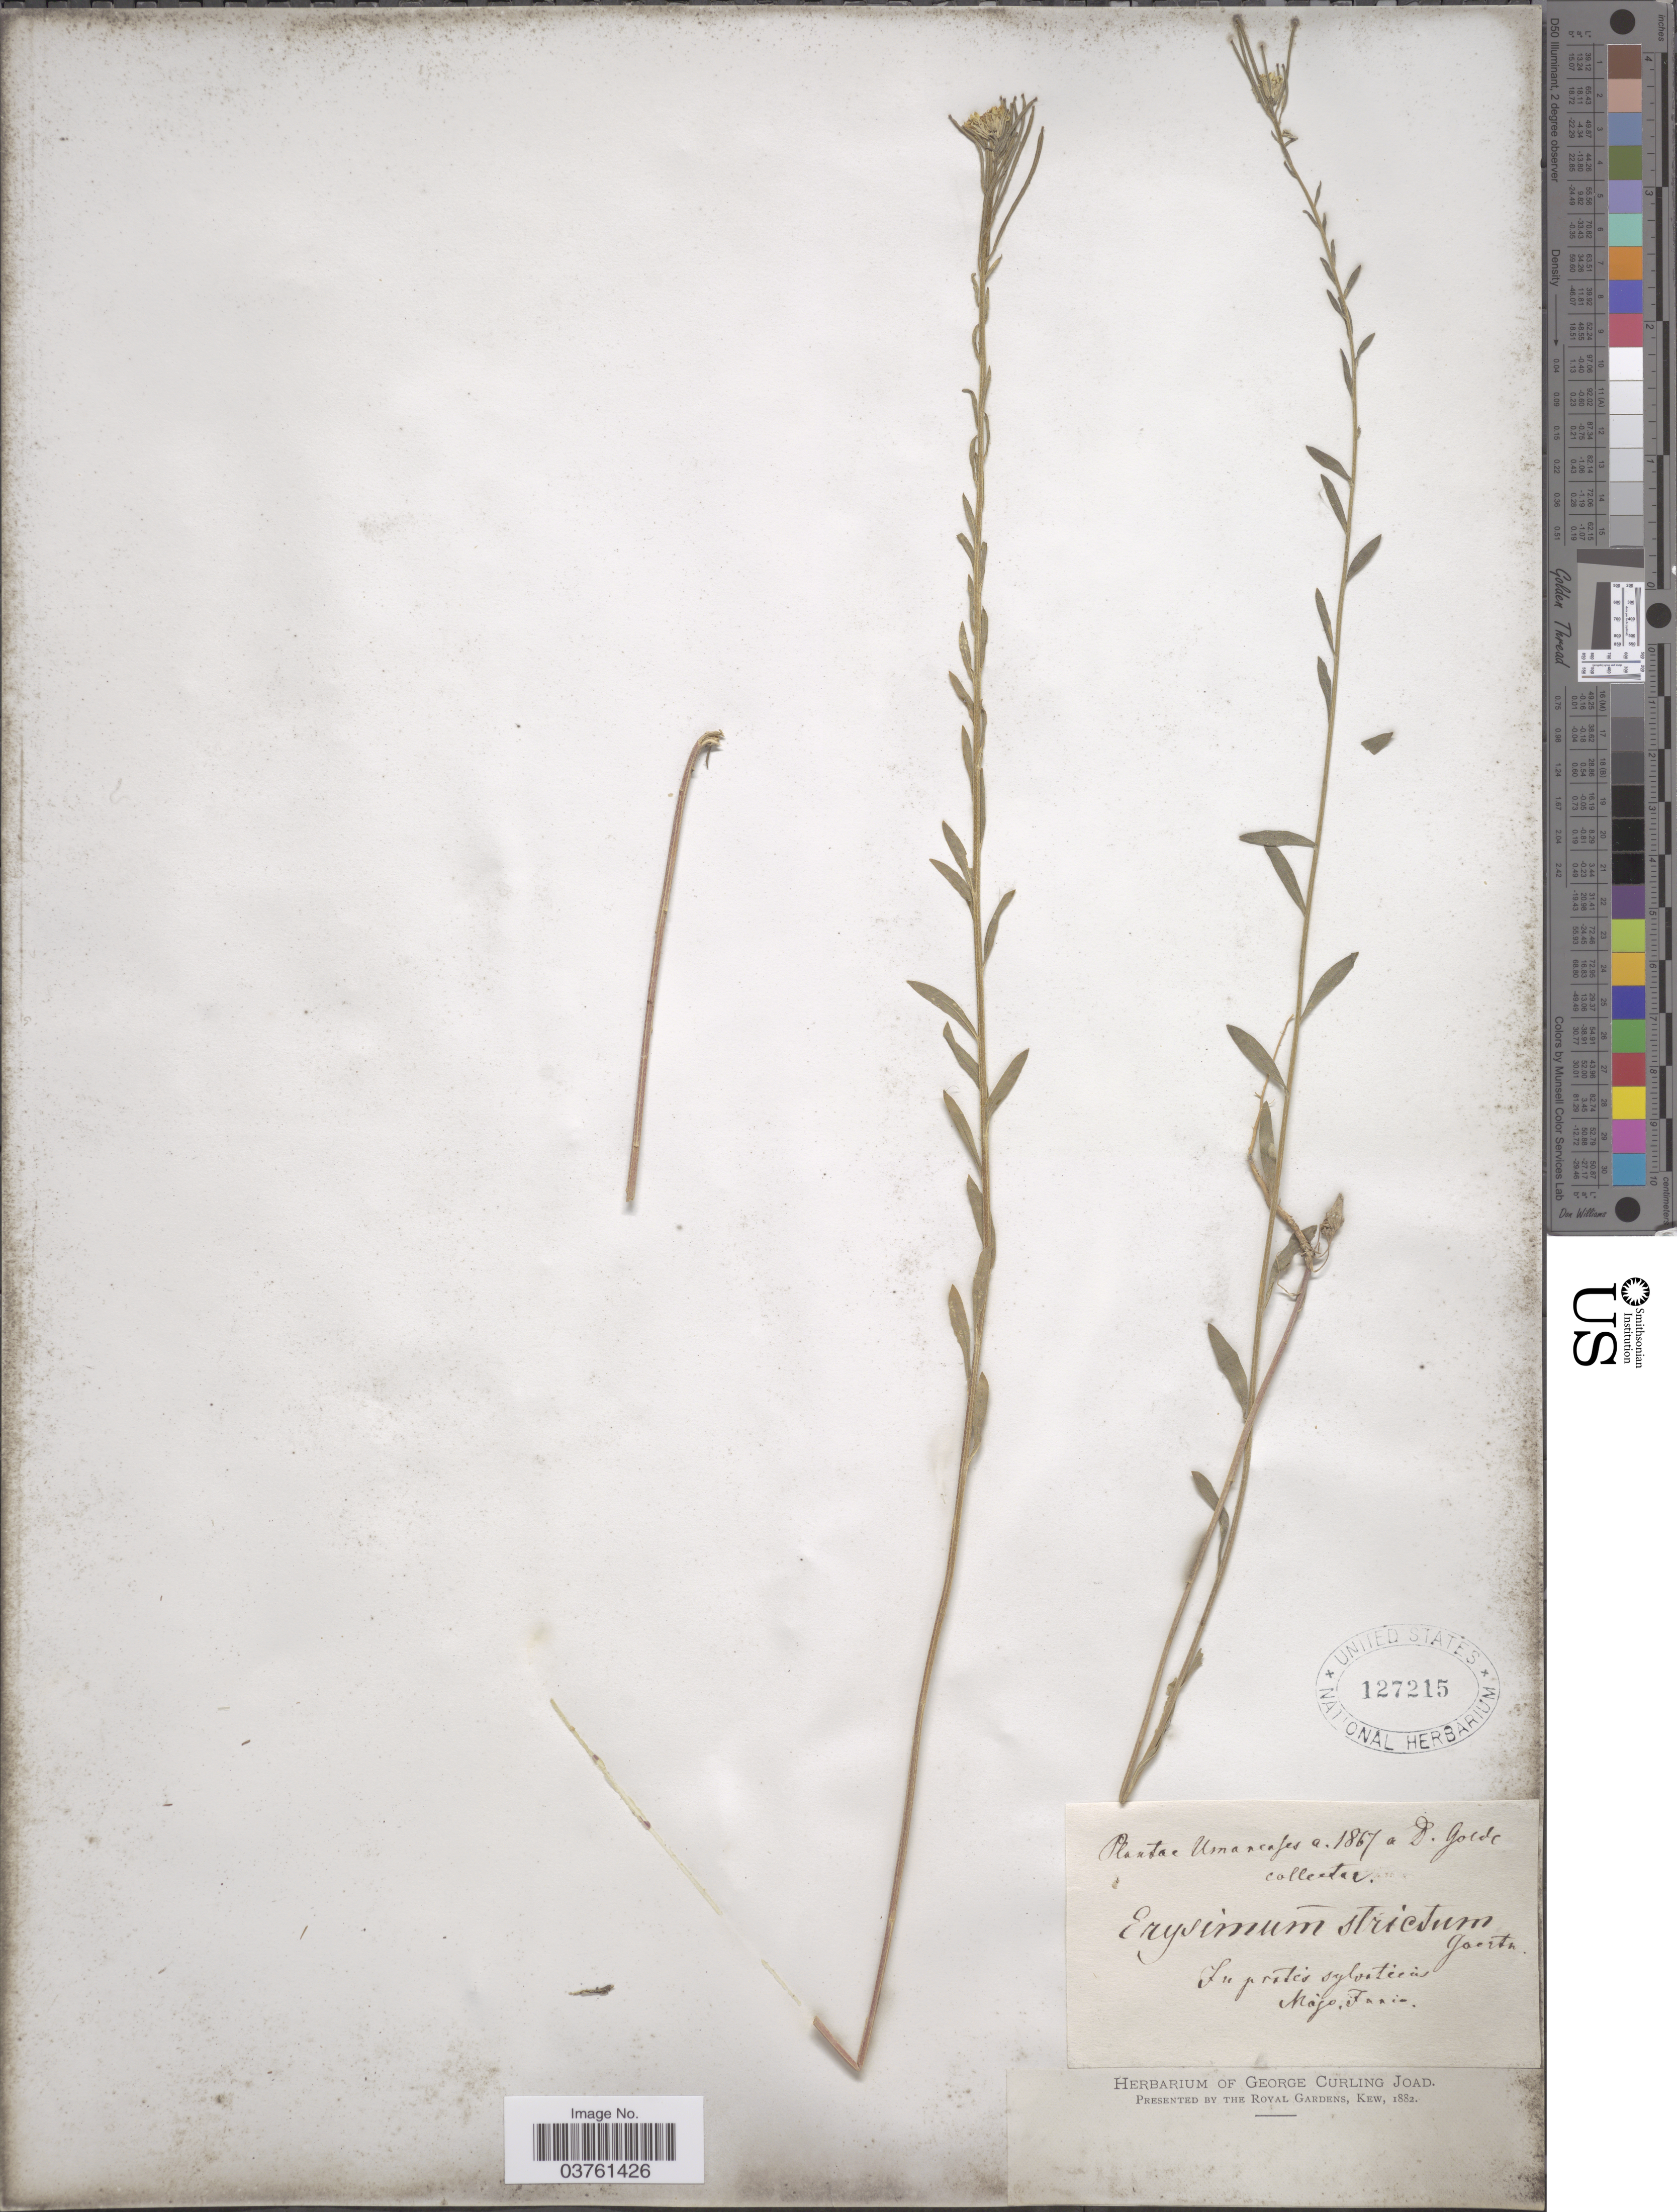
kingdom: Plantae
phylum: Tracheophyta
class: Magnoliopsida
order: Brassicales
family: Brassicaceae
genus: Erysimum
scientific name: Erysimum strictum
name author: DC.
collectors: D. Golde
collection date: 1867-05/1867-06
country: France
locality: In prates sylvaticus.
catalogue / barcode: US 127215